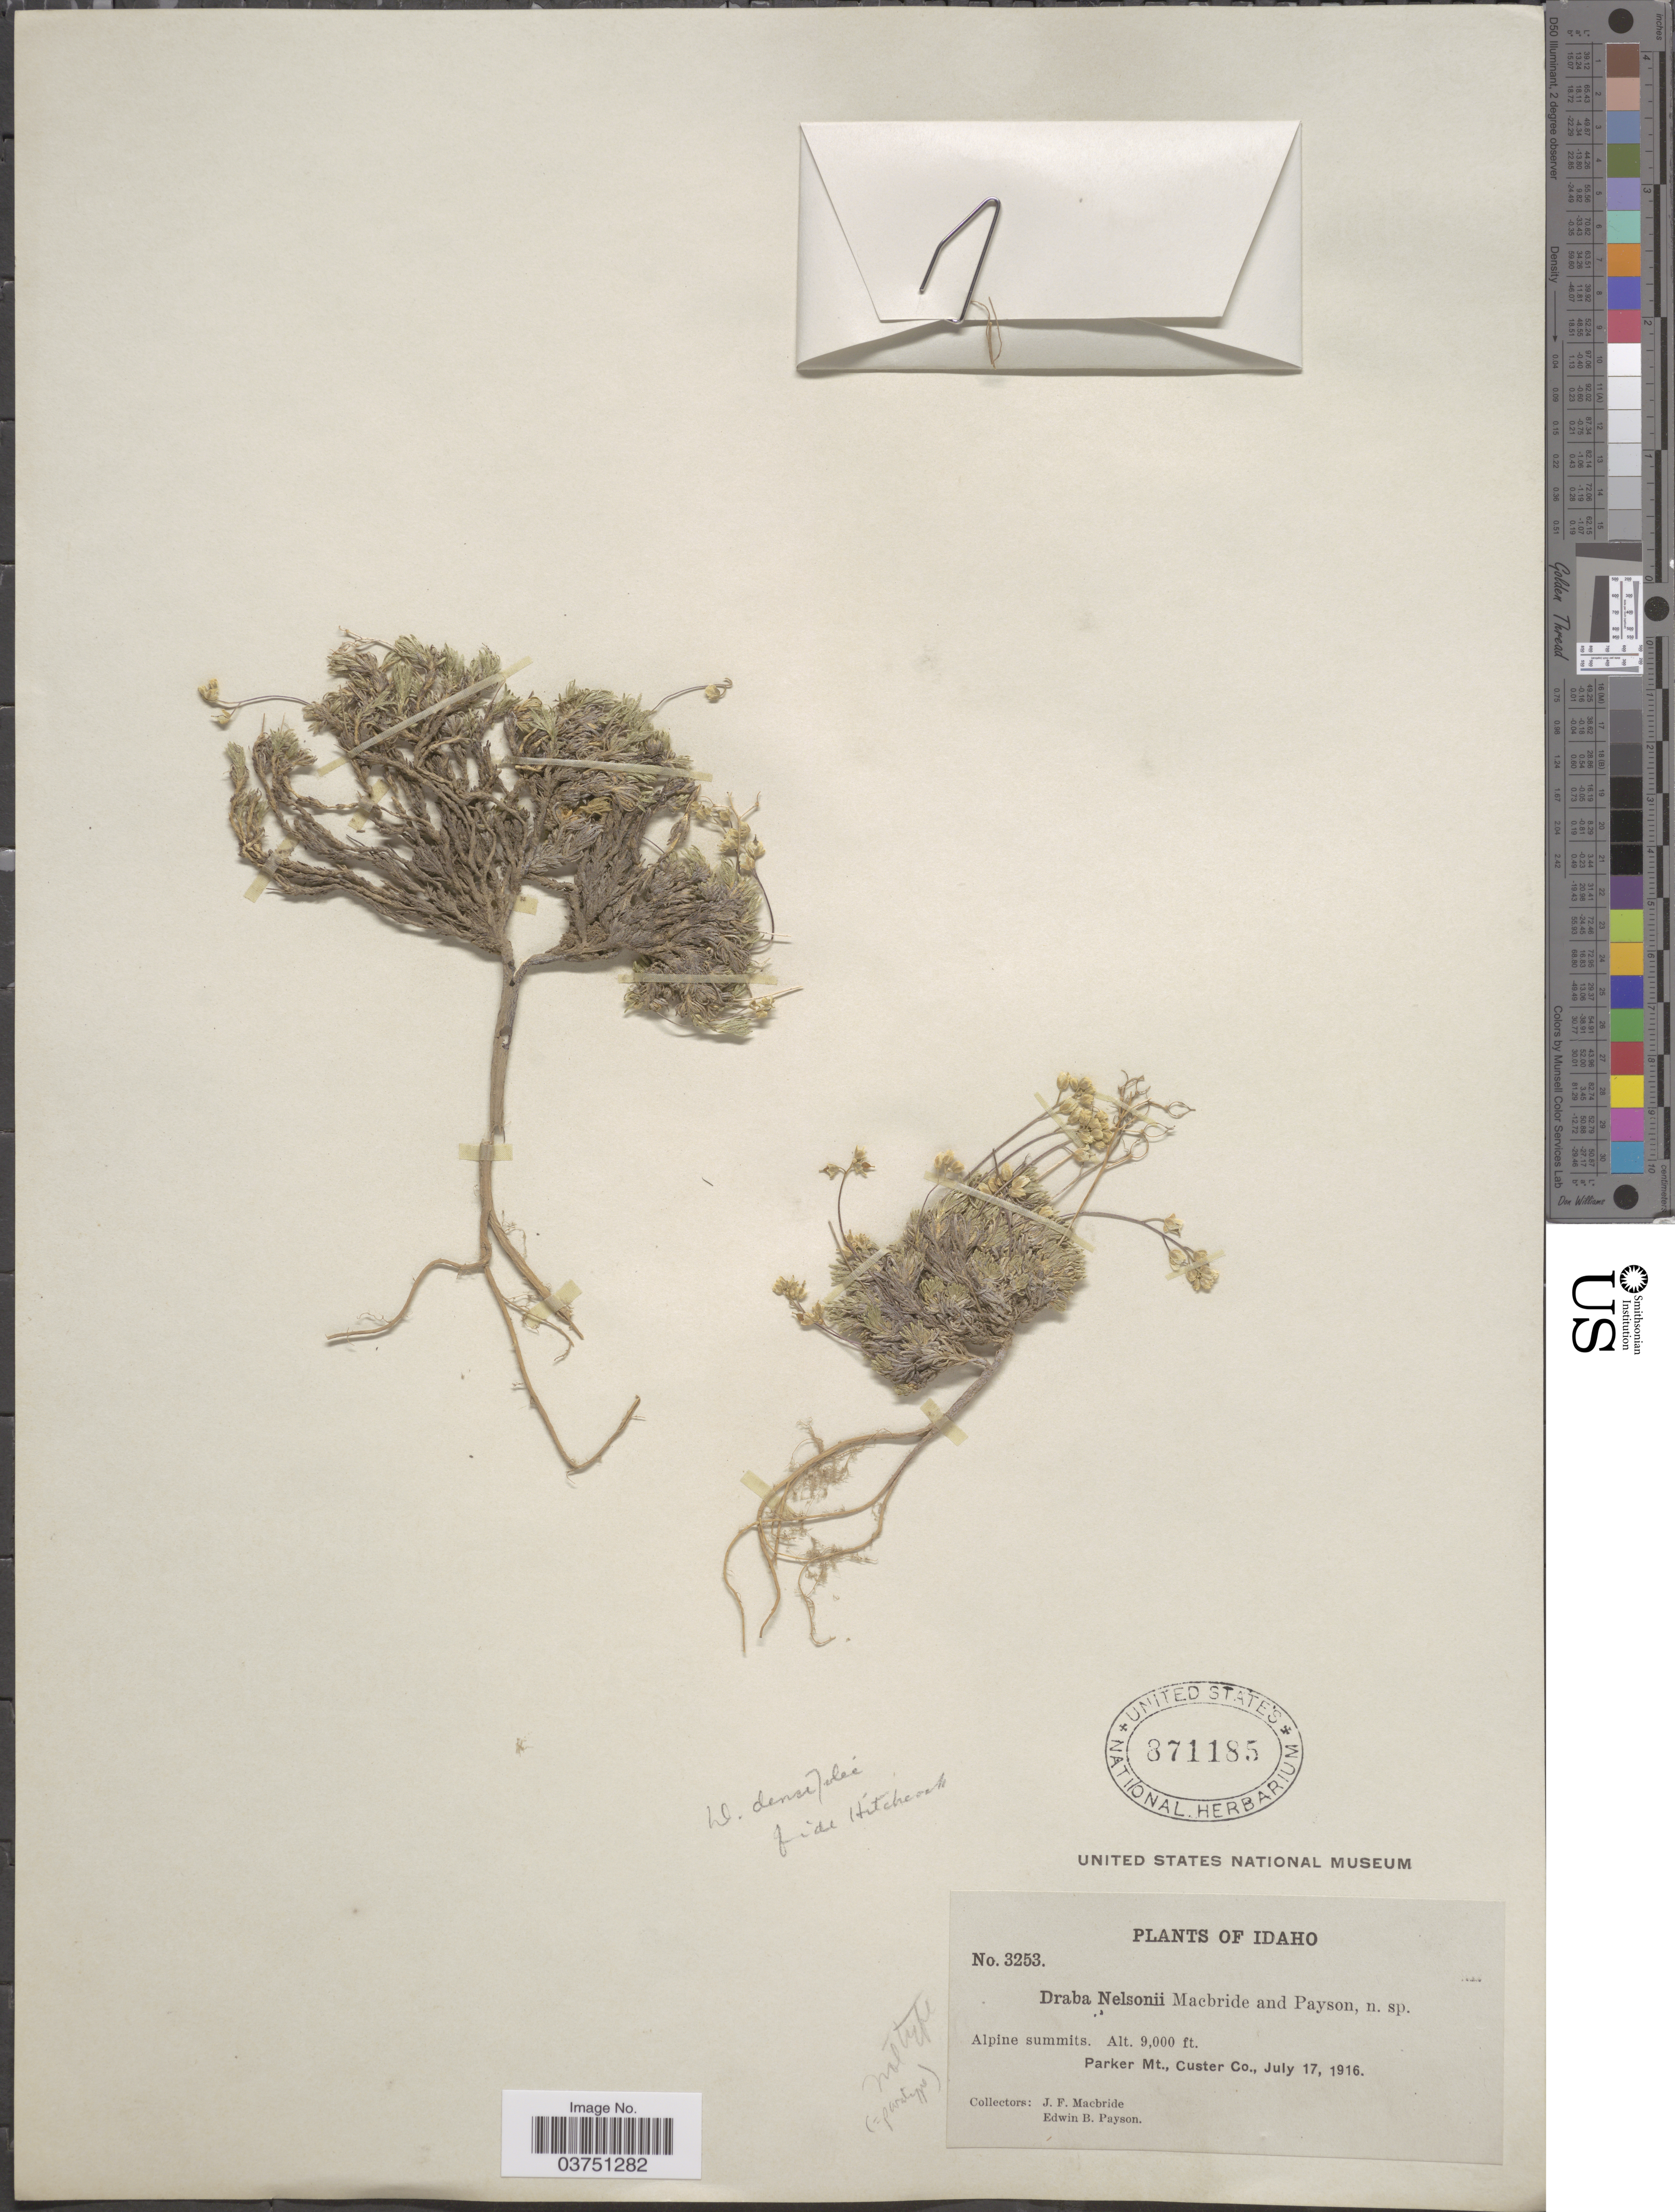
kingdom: Plantae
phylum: Tracheophyta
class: Magnoliopsida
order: Brassicales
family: Brassicaceae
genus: Draba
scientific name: Draba densifolia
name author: Nutt.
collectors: J. F. Macbride & E. B. Payson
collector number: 3253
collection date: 1916-07-17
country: United States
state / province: Idaho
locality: Parker Mt., Custer Co.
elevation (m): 2743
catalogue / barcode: US 871185